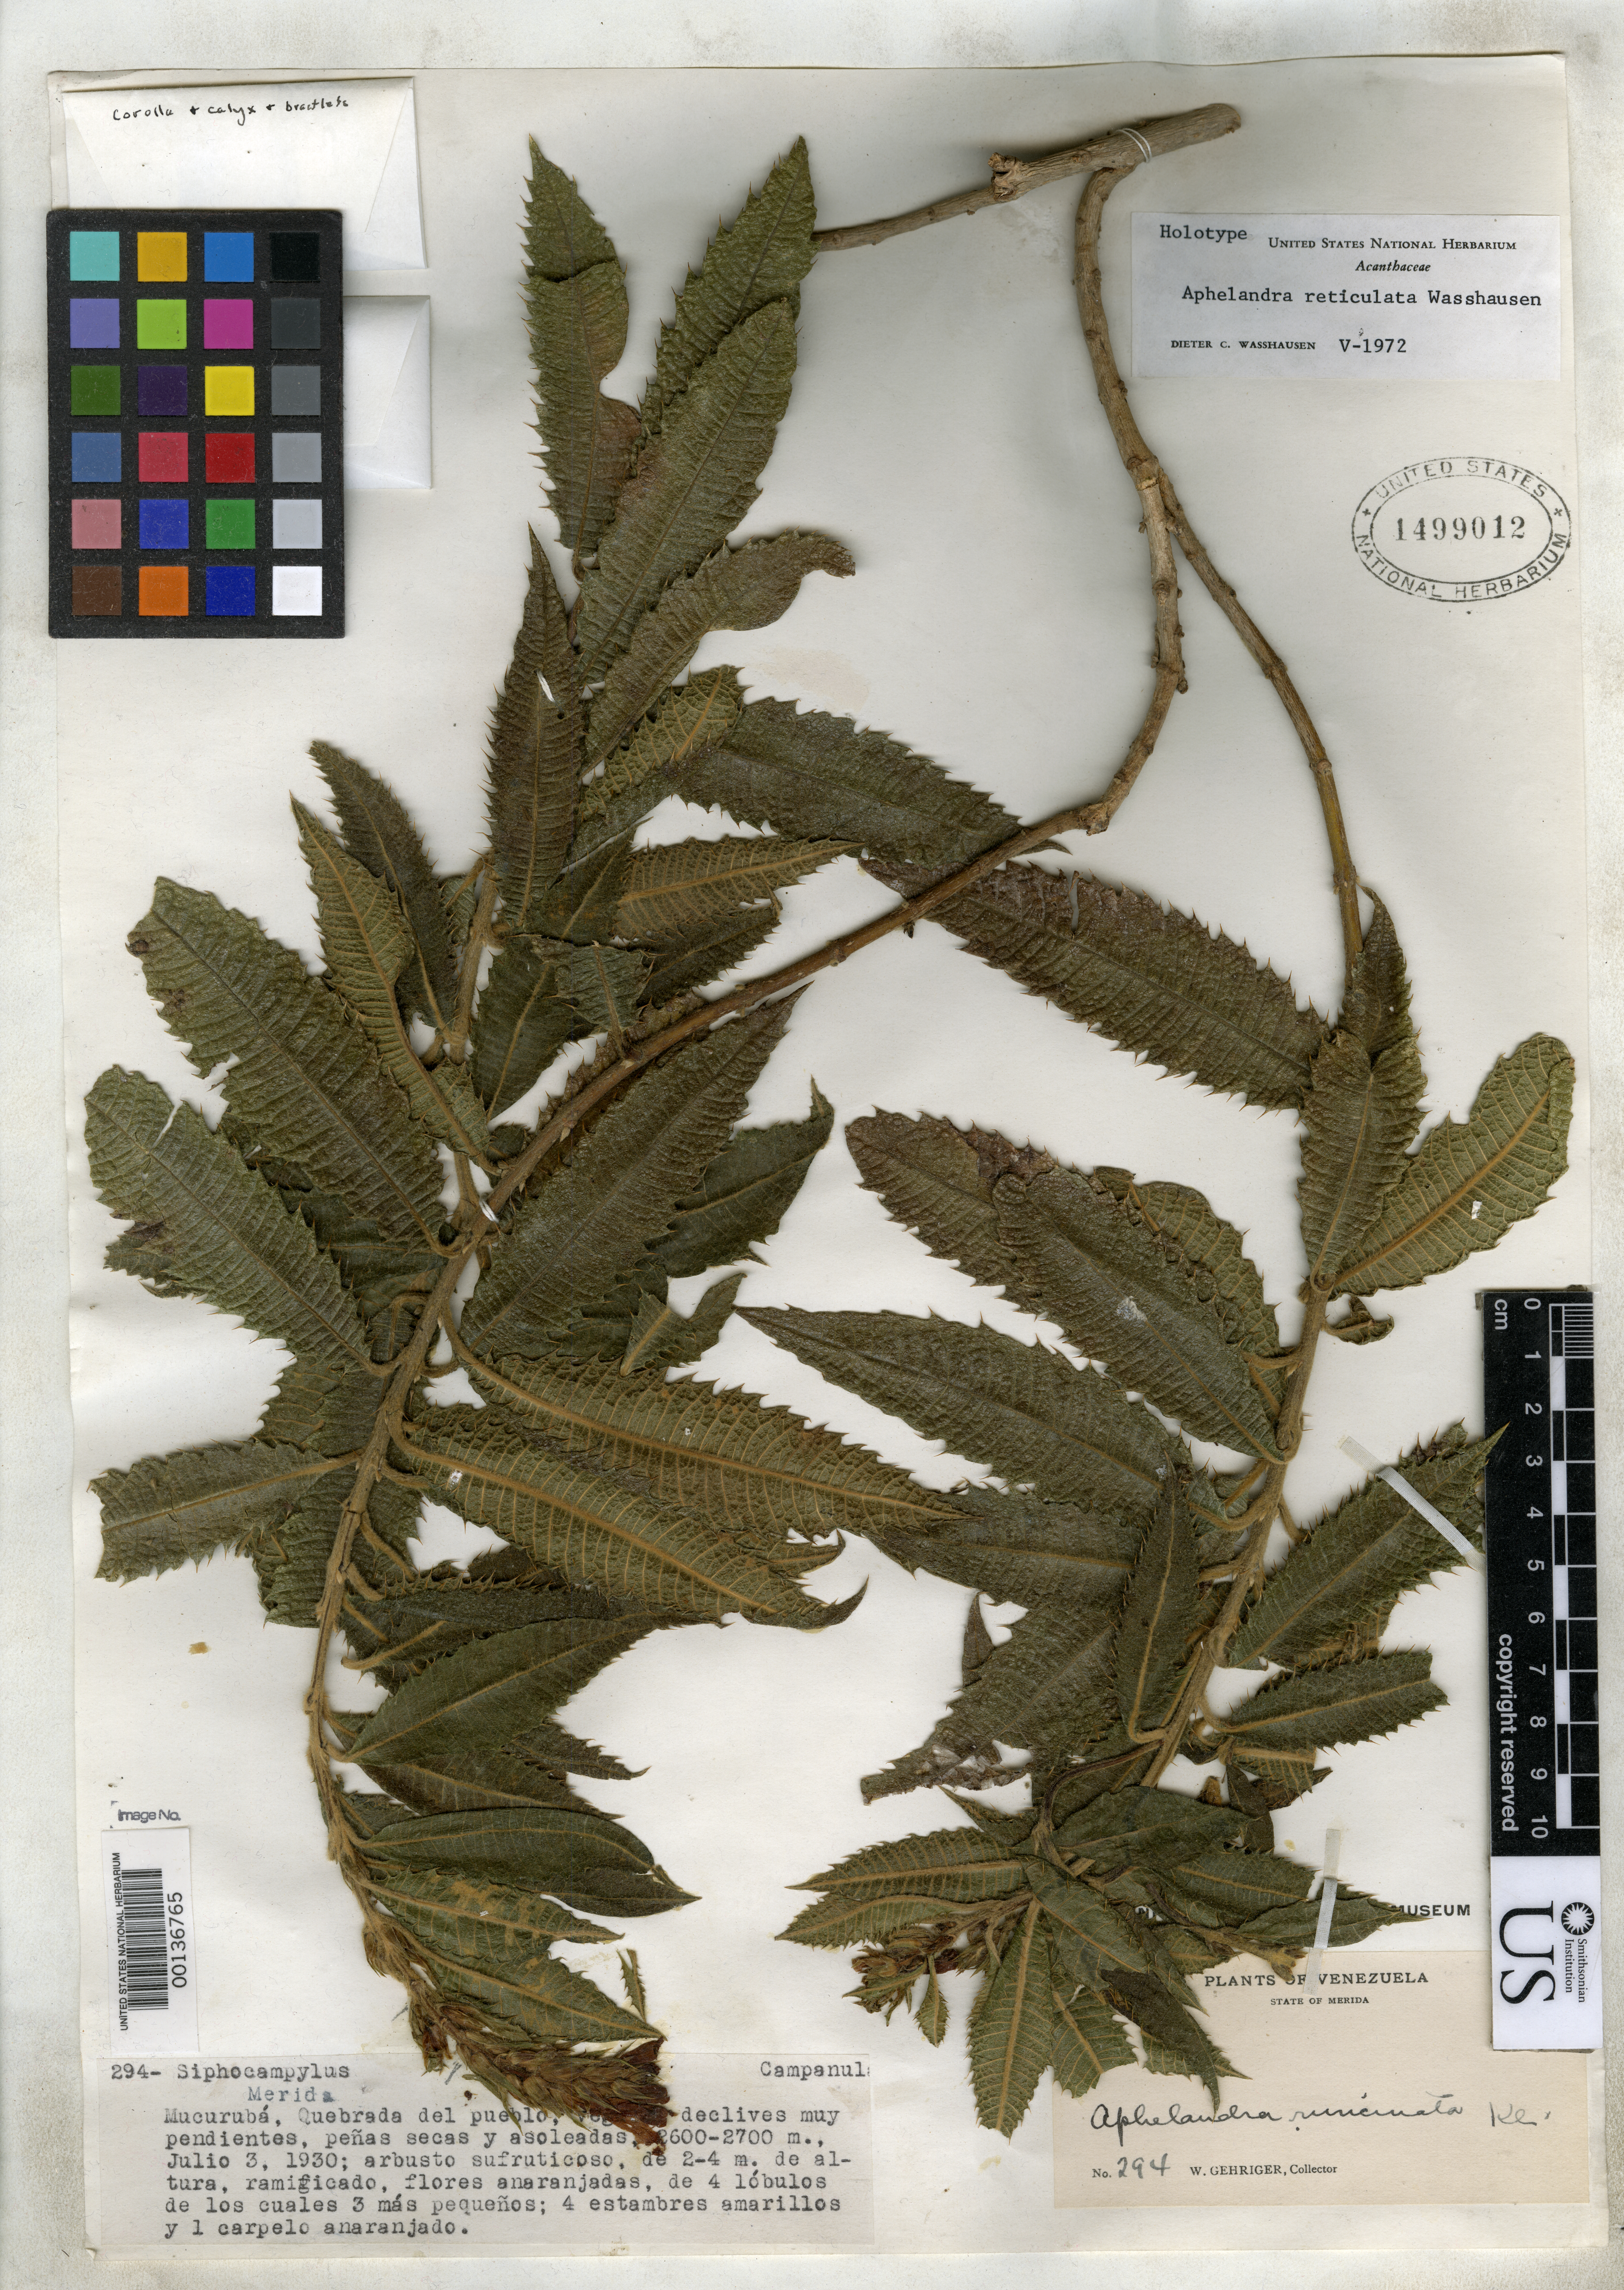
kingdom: Plantae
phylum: Tracheophyta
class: Magnoliopsida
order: Lamiales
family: Acanthaceae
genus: Aphelandra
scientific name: Aphelandra reticulata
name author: Wassh.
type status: Holotype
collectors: W. Gehriger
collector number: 294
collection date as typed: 03 Jul 1930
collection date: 1930-07-03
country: Venezuela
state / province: Mérida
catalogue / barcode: US 1499012